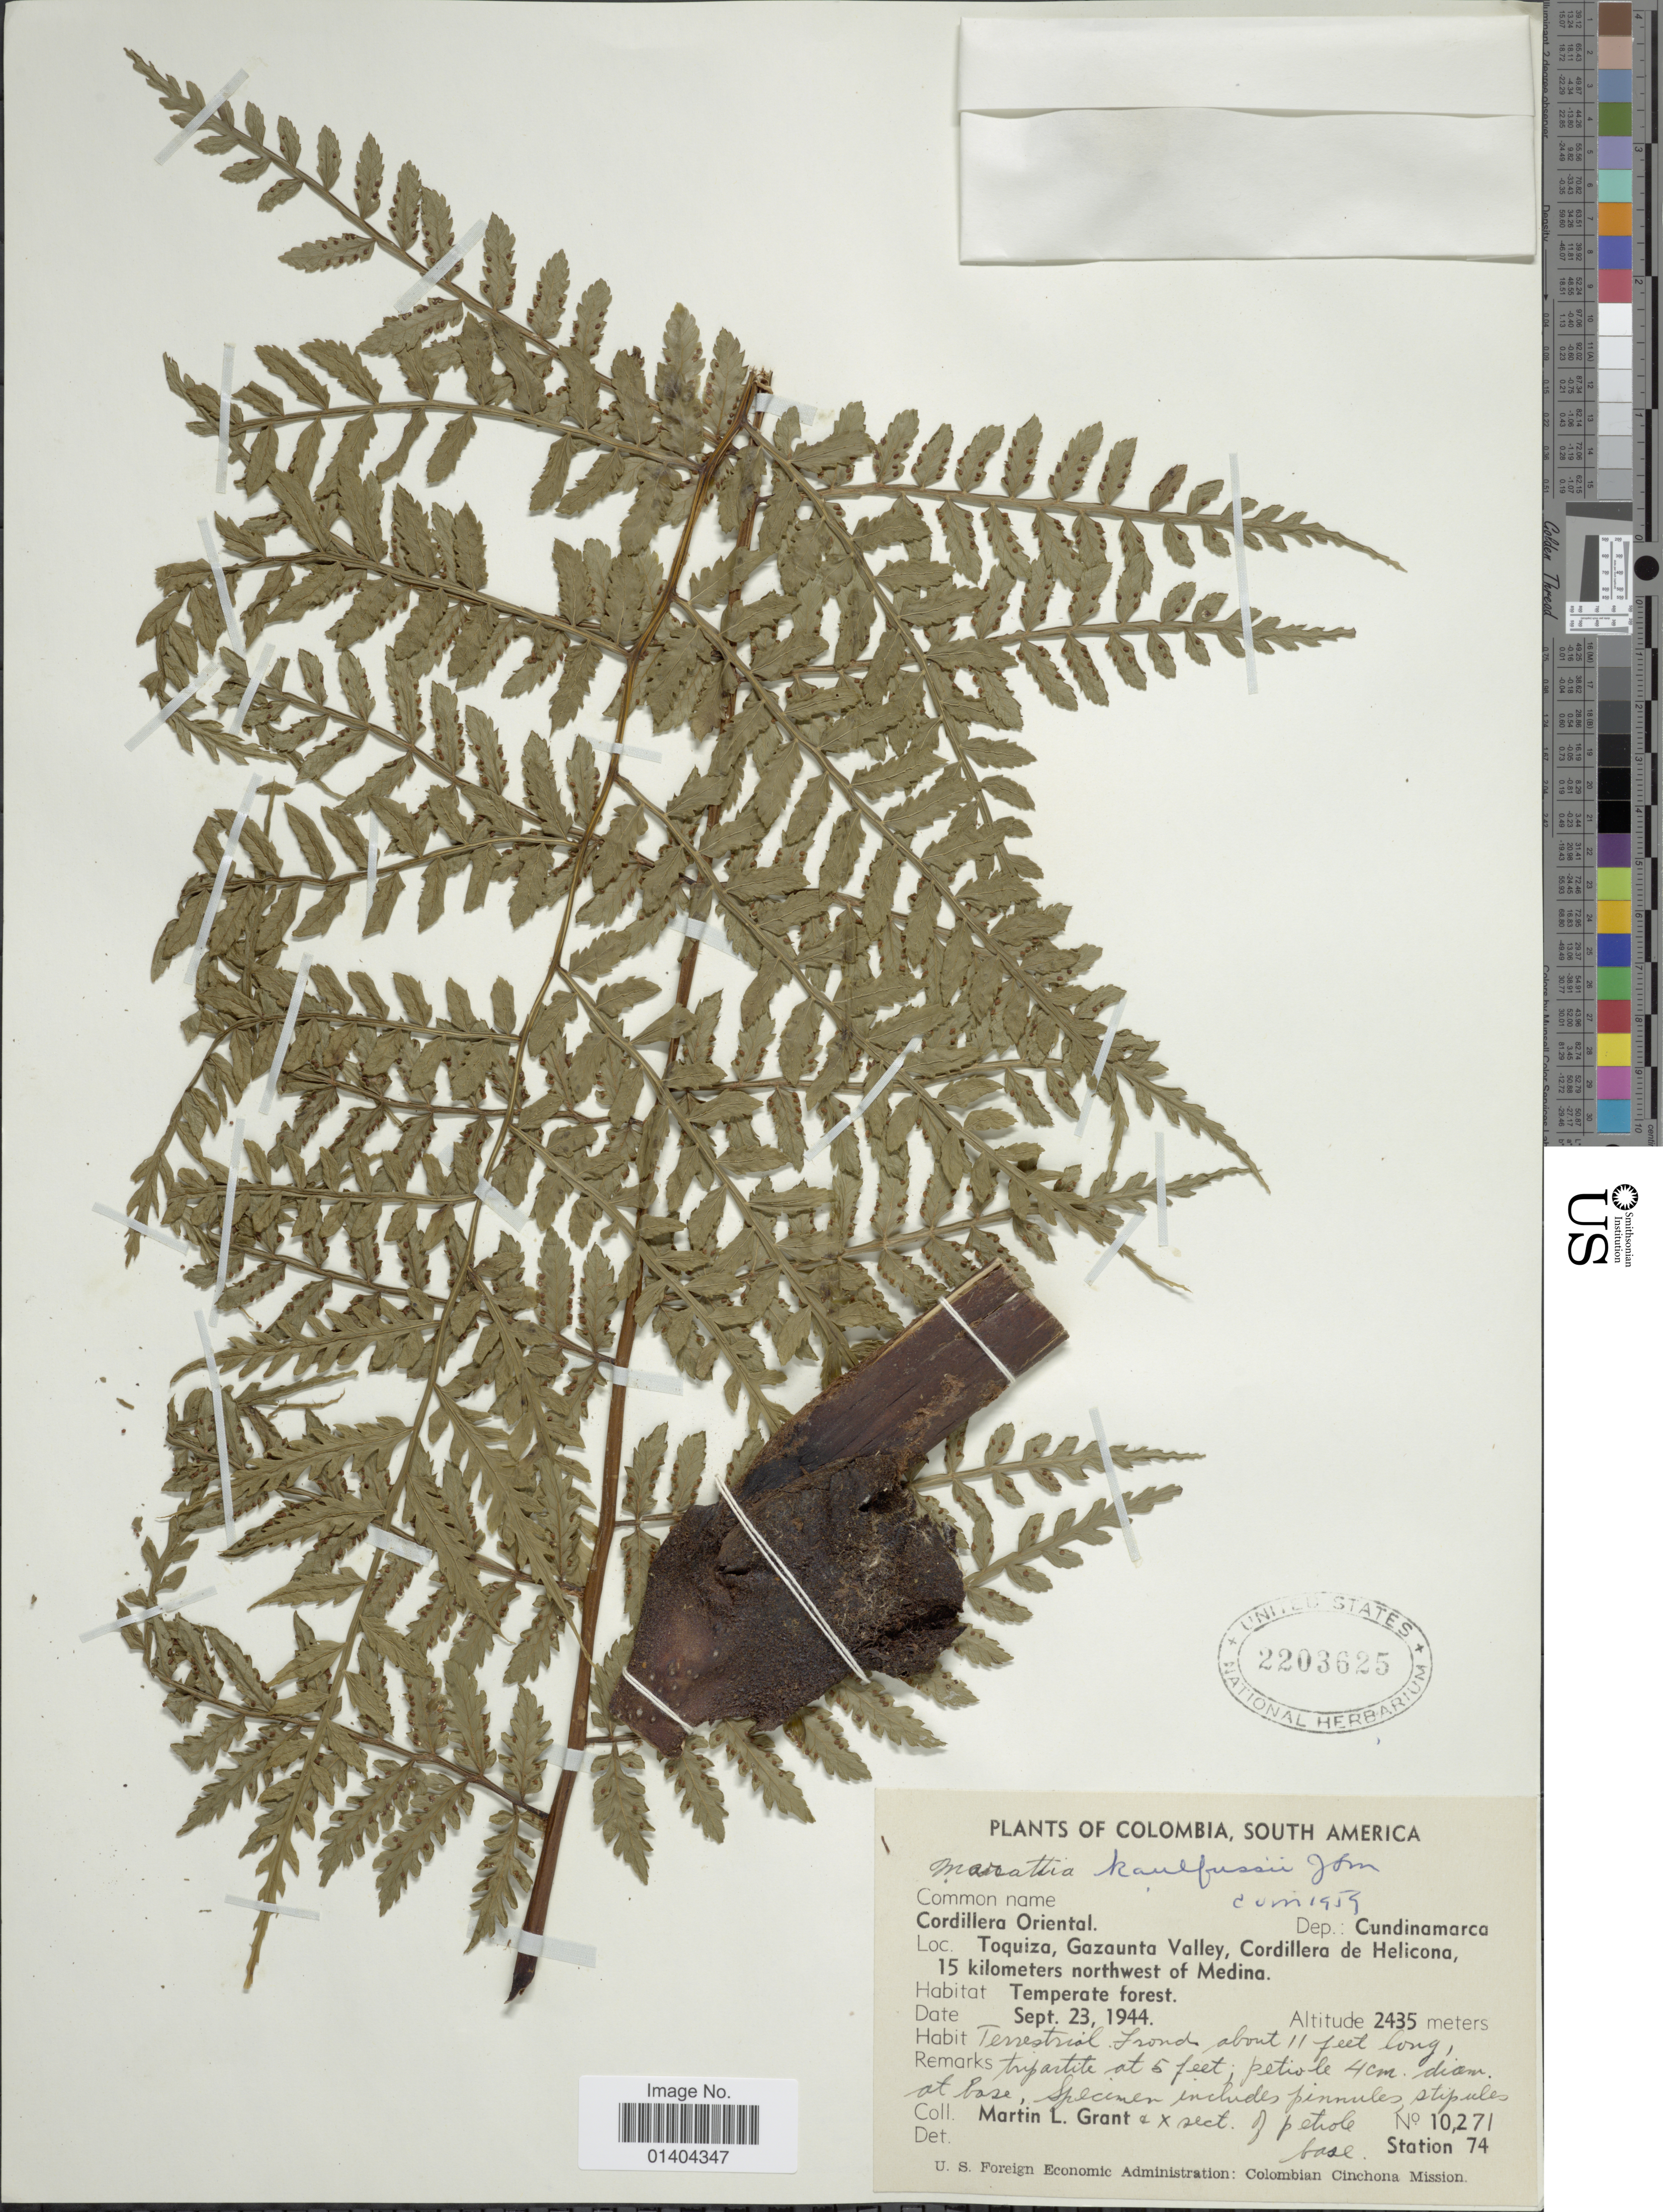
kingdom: Plantae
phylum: Tracheophyta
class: Polypodiopsida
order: Marattiales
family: Marattiaceae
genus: Marattia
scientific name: Marattia laevis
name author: Sm.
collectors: M. L. Grant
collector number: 10271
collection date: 1944-09-23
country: Colombia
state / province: Cundinamarca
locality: Cordillera Oriental, Toquiza, Gazaunta Valley, Cordillera de Helicona, 15 kilometers northwest of Medina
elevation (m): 2435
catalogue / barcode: US 2203625